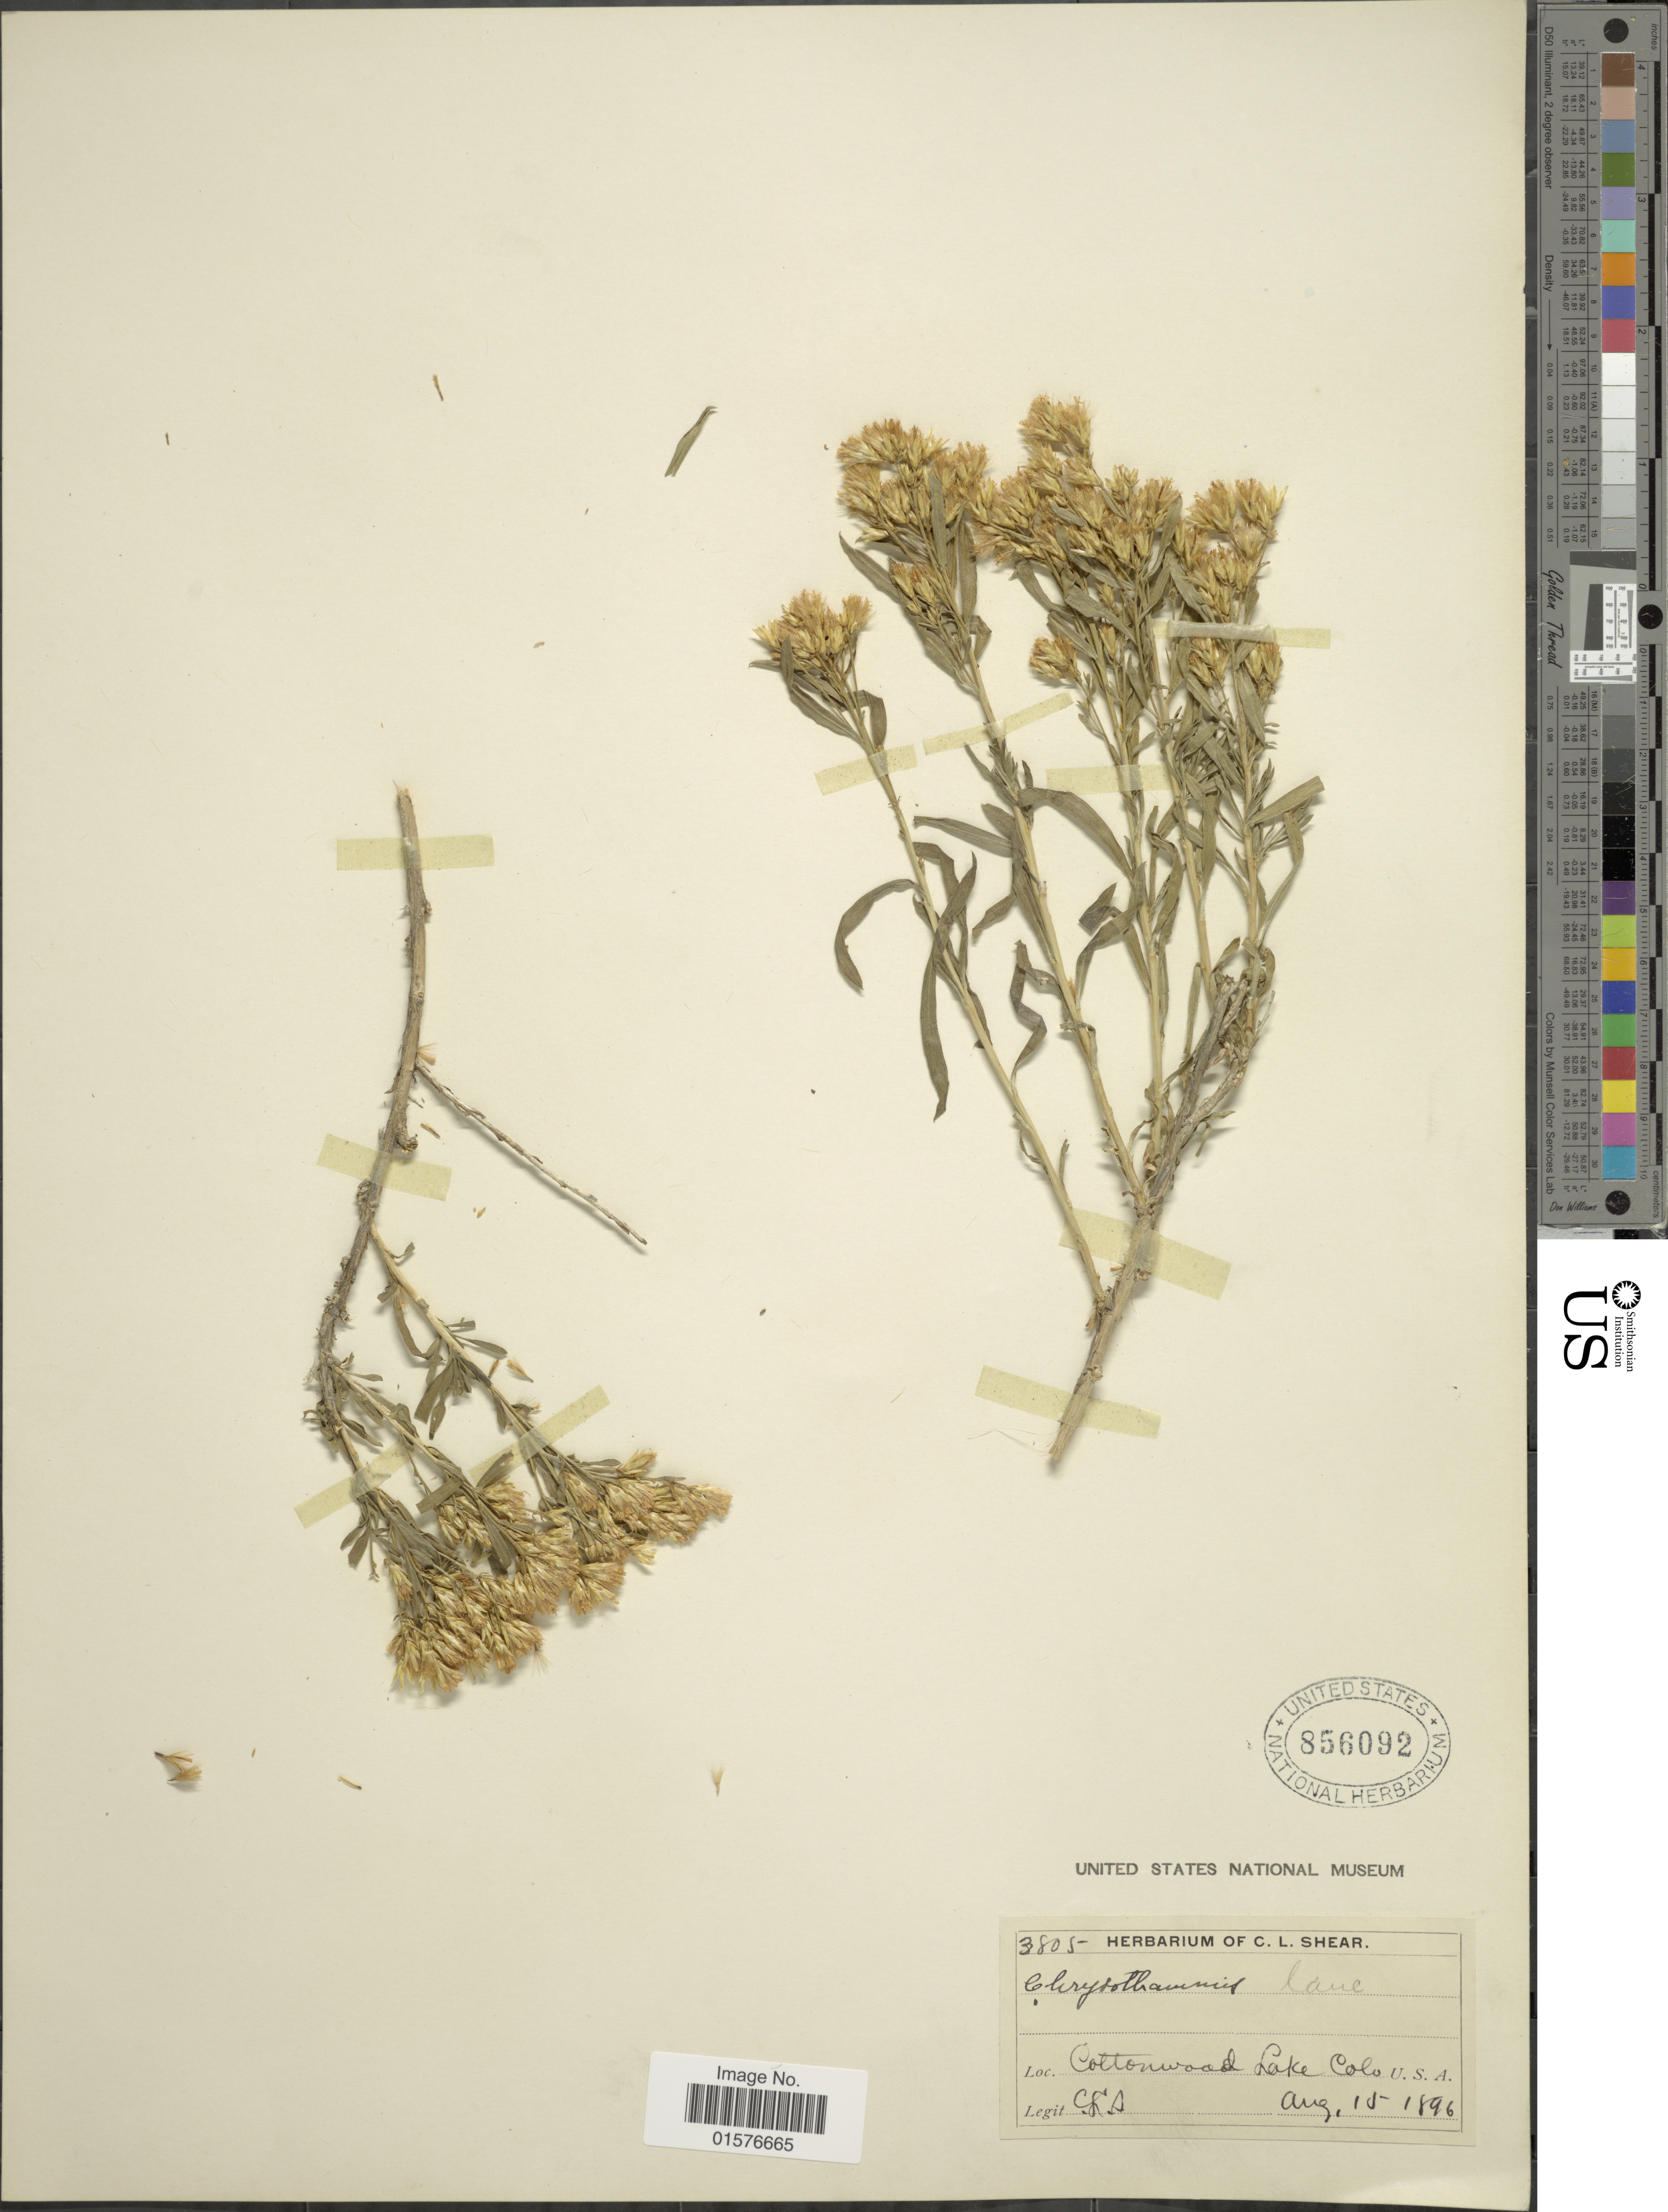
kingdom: Plantae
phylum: Tracheophyta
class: Magnoliopsida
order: Asterales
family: Asteraceae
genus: Chrysothamnus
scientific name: Chrysothamnus viscidiflorus subsp. lanceolatus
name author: (Nutt.) H.M. Hall & Clem.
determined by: Urbatsch, Lowell E., Curator (LSU), Louisiana State University (UNITED STATES)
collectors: C. L. Shear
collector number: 3805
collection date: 1896-08-15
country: United States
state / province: Colorado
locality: Cottonwood Lake.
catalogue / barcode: US 856092